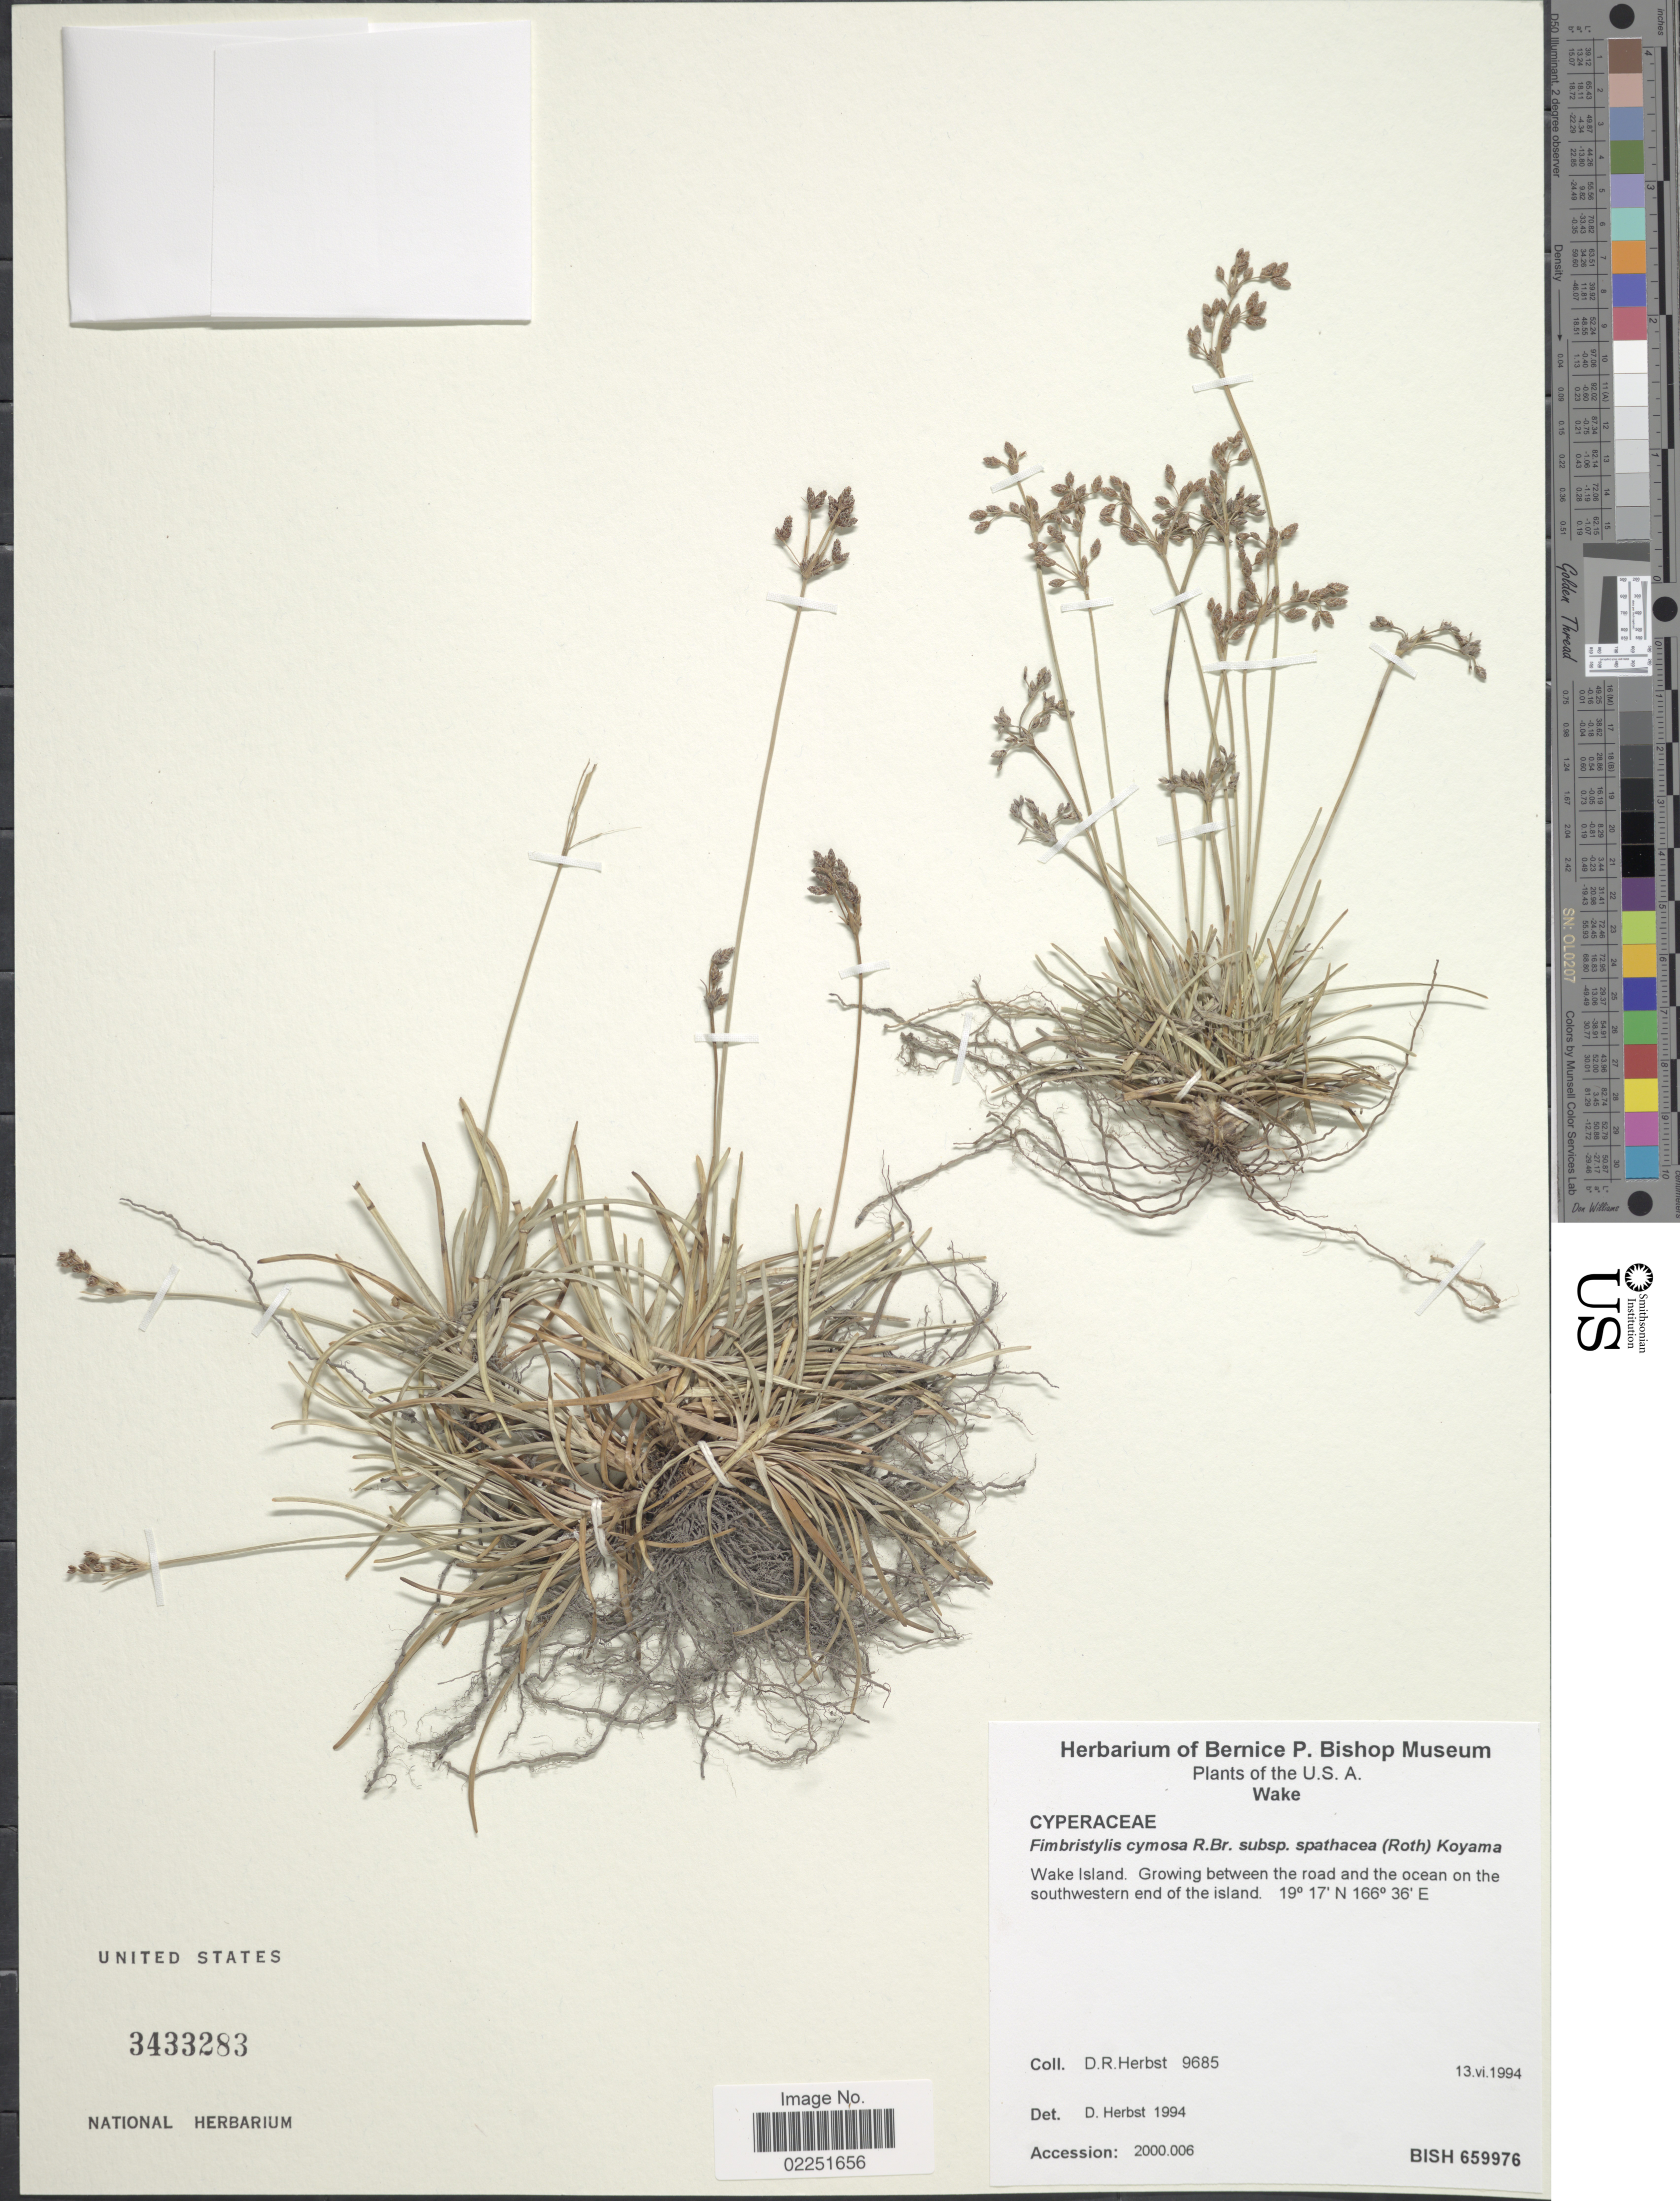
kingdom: Plantae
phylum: Tracheophyta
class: Liliopsida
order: Poales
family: Cyperaceae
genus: Fimbristylis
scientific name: Fimbristylis cymosa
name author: R. Br.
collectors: D. R. Herbst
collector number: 9685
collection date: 1994-06-13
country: U.S. Administered Pacific Islands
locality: Wake, Wake Island. Growing between the road and the ocean on the southwestern end of the island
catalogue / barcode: US 3433283